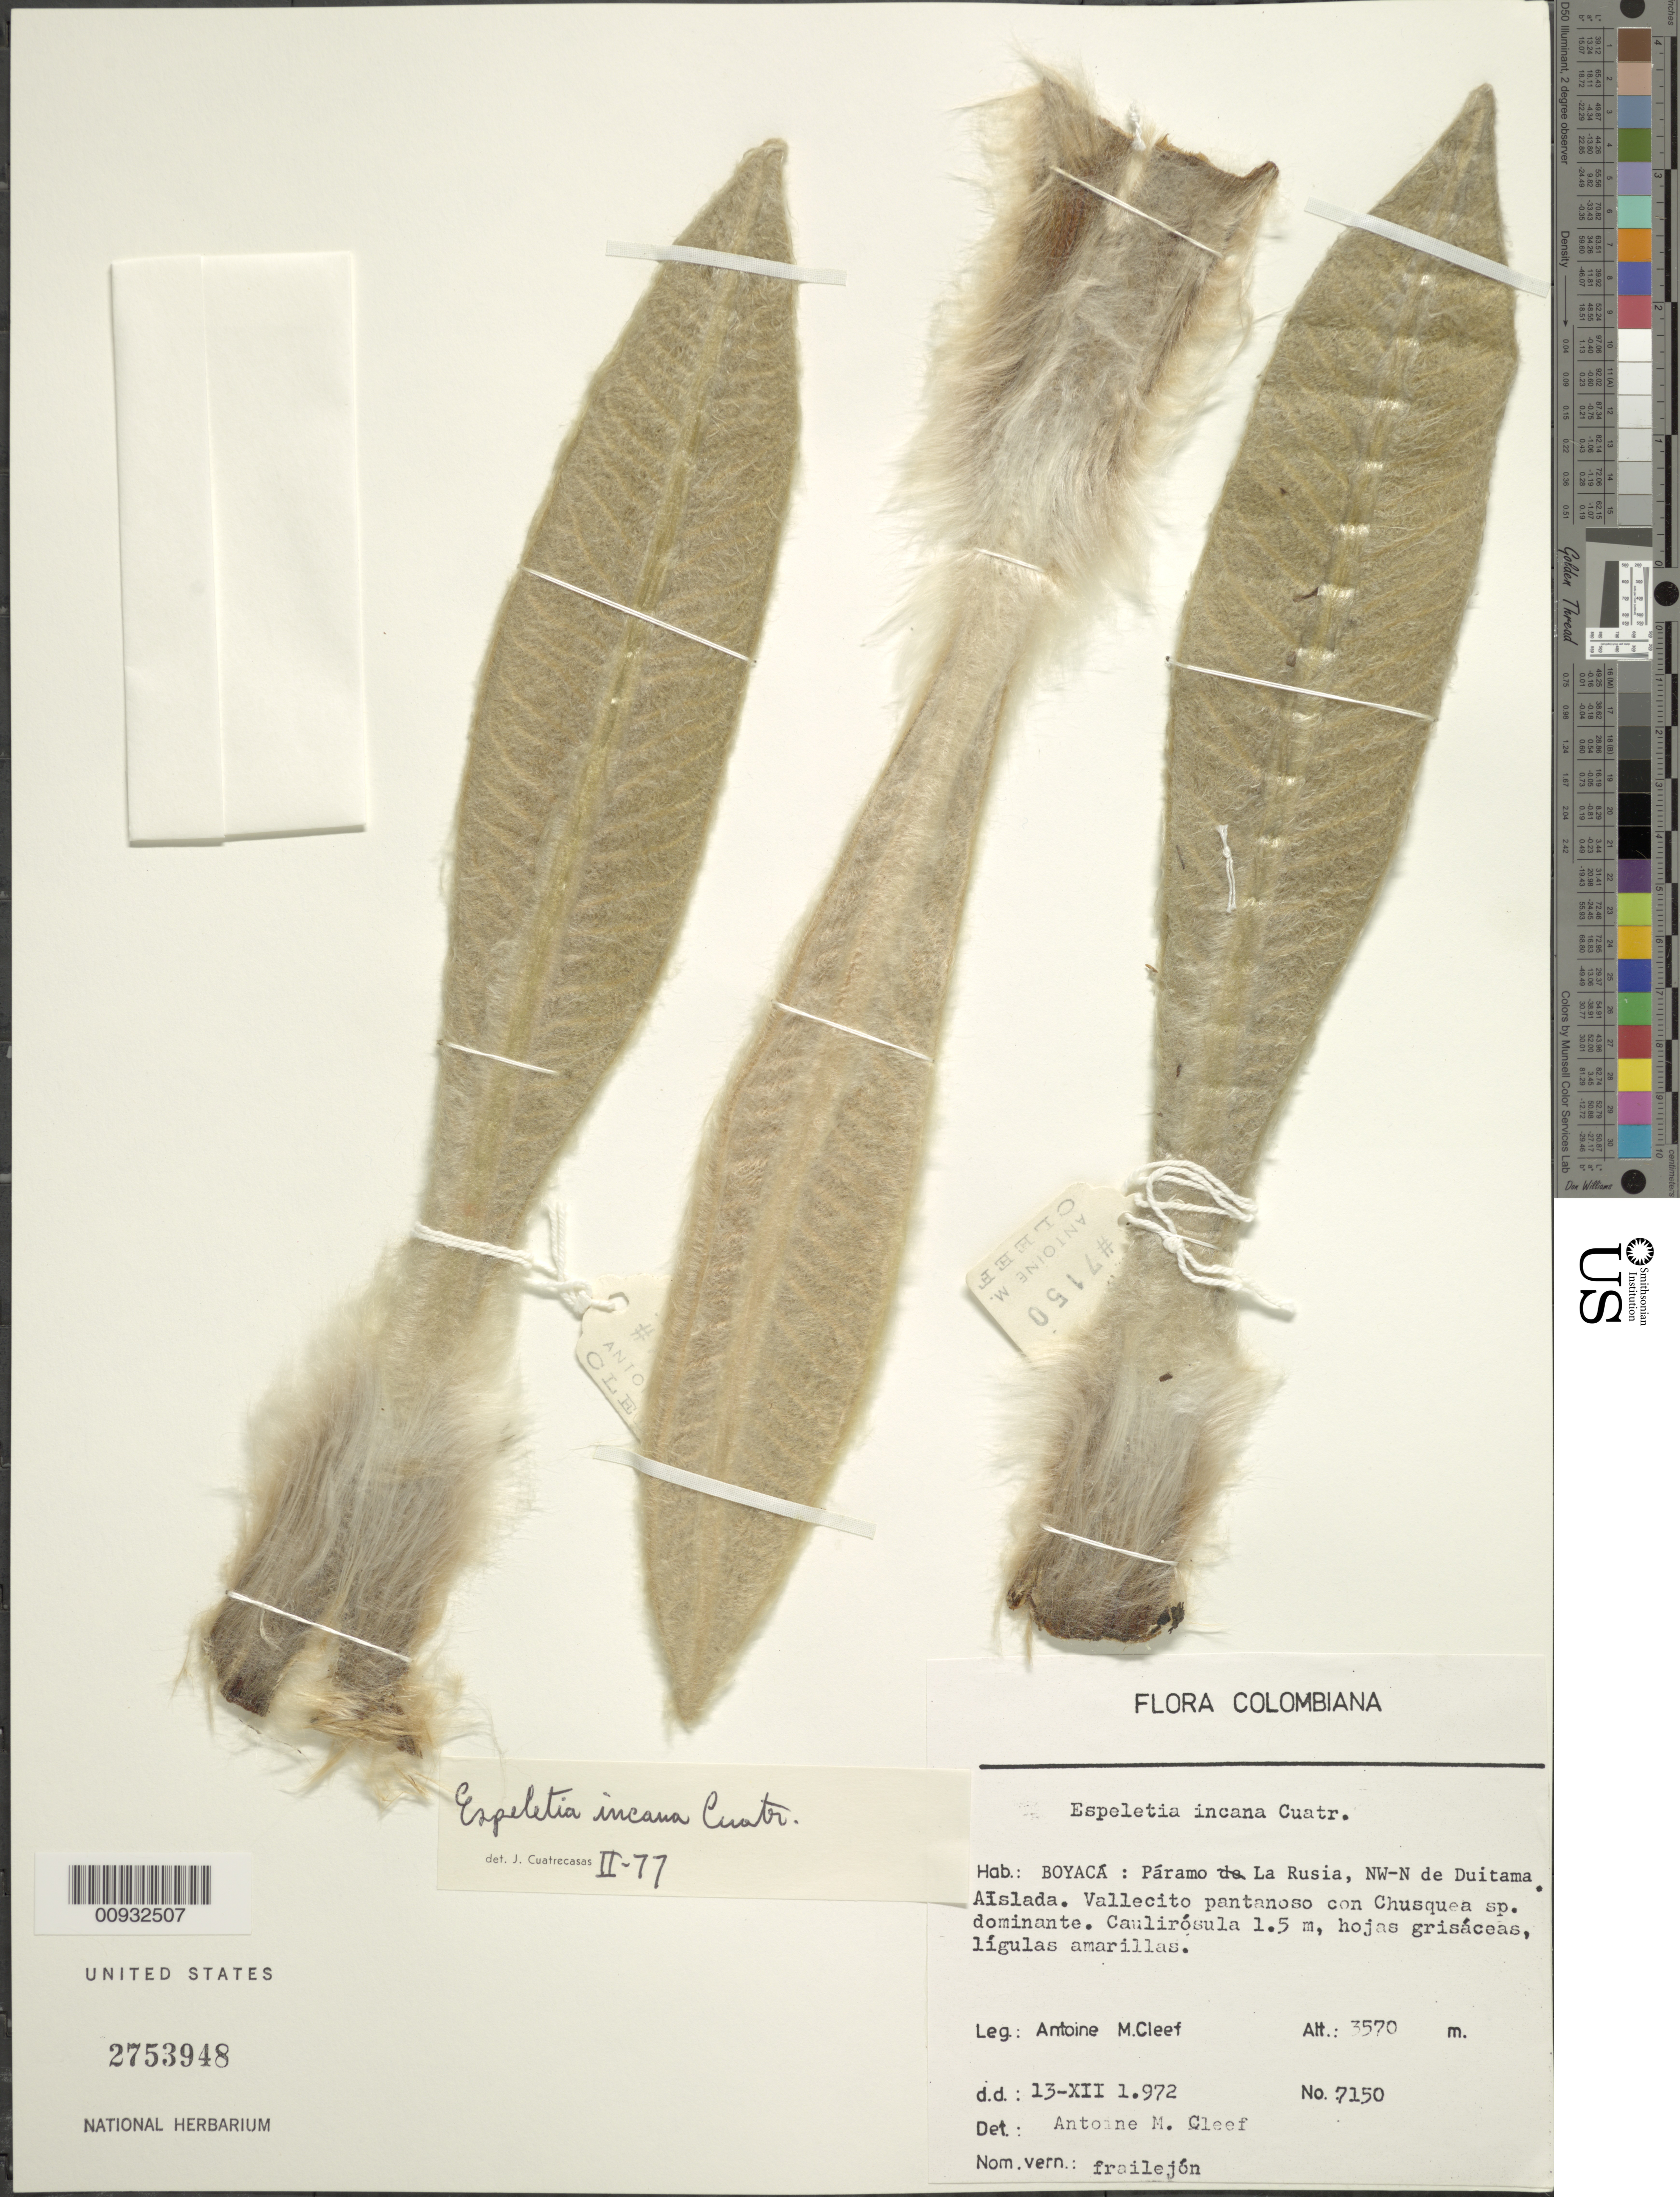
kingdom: Plantae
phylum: Tracheophyta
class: Magnoliopsida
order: Asterales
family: Asteraceae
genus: Espeletia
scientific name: Espeletia incana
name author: Cuatrec.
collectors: A. M. Cleef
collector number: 7150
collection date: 1972-12-13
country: Colombia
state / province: Boyacá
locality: P. de la Rusia. NW-N de Duitama, aislada.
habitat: Vallecito pantanoso con Chusquea sp. dominante.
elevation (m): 3570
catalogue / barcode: US 2753948